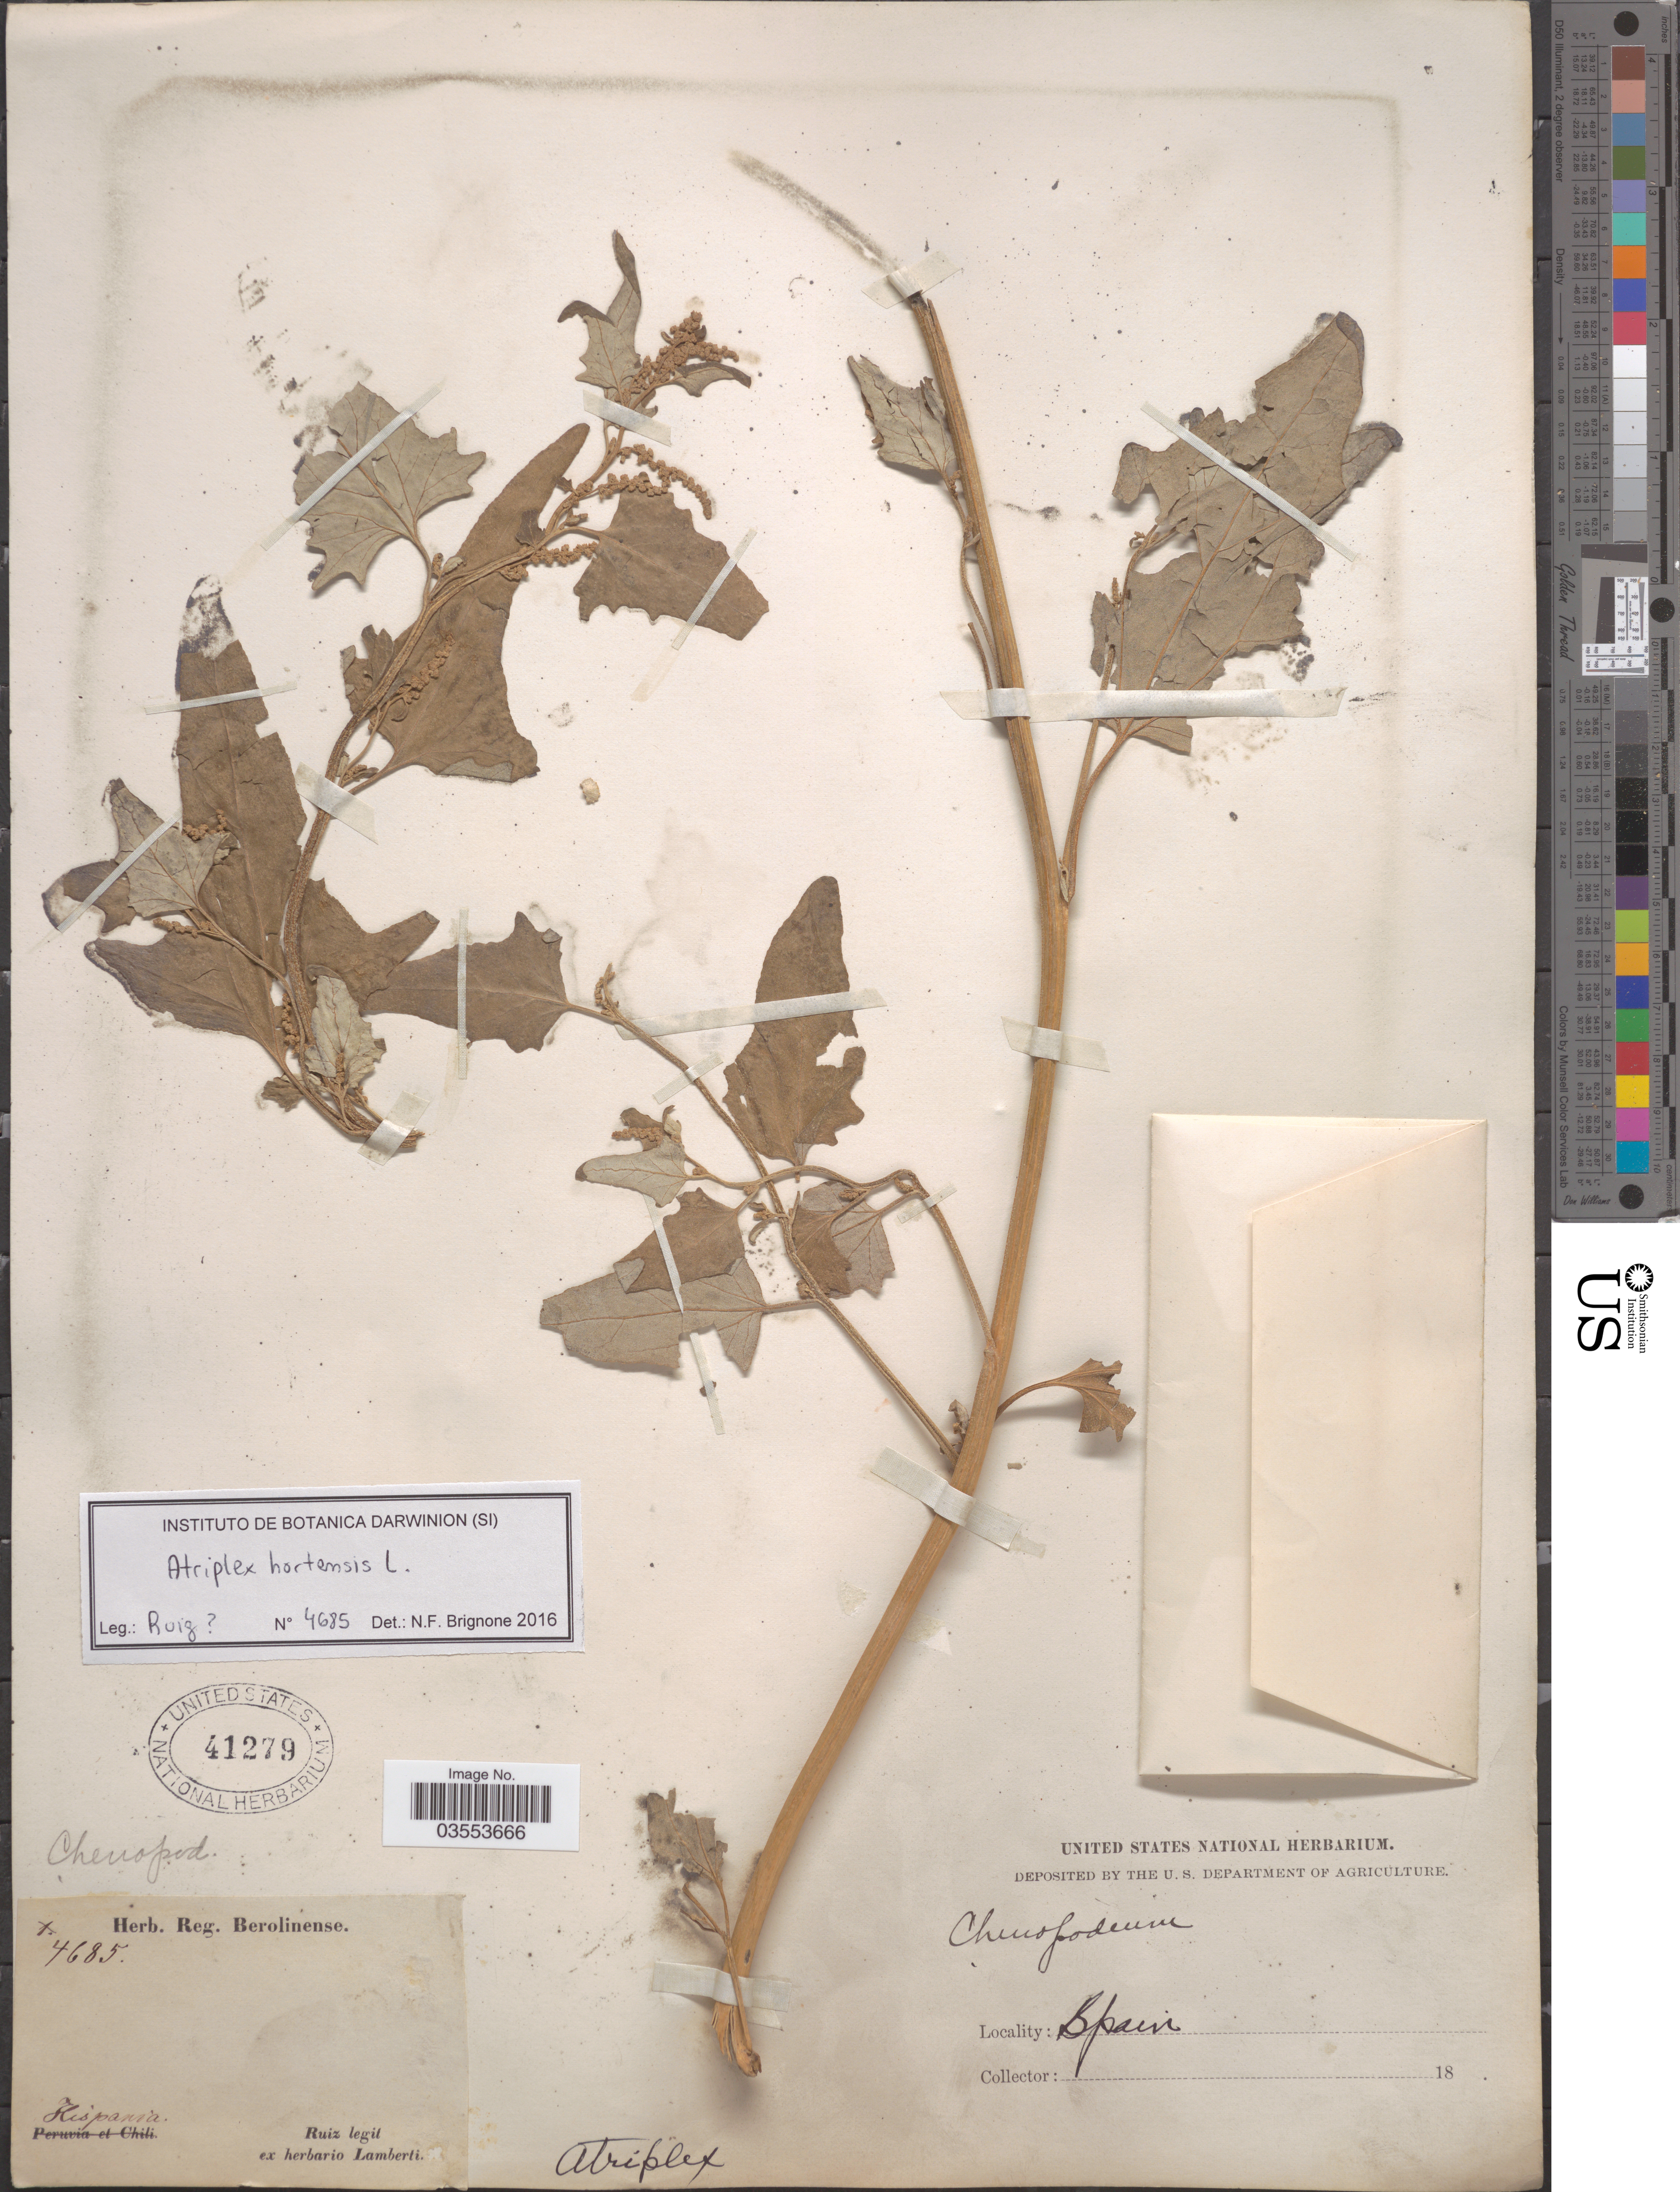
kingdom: Plantae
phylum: Tracheophyta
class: Magnoliopsida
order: Caryophyllales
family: Amaranthaceae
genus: Atriplex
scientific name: Atriplex sp.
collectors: Ruiz, --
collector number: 4685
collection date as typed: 18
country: Spain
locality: Hispania.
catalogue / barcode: US 41279